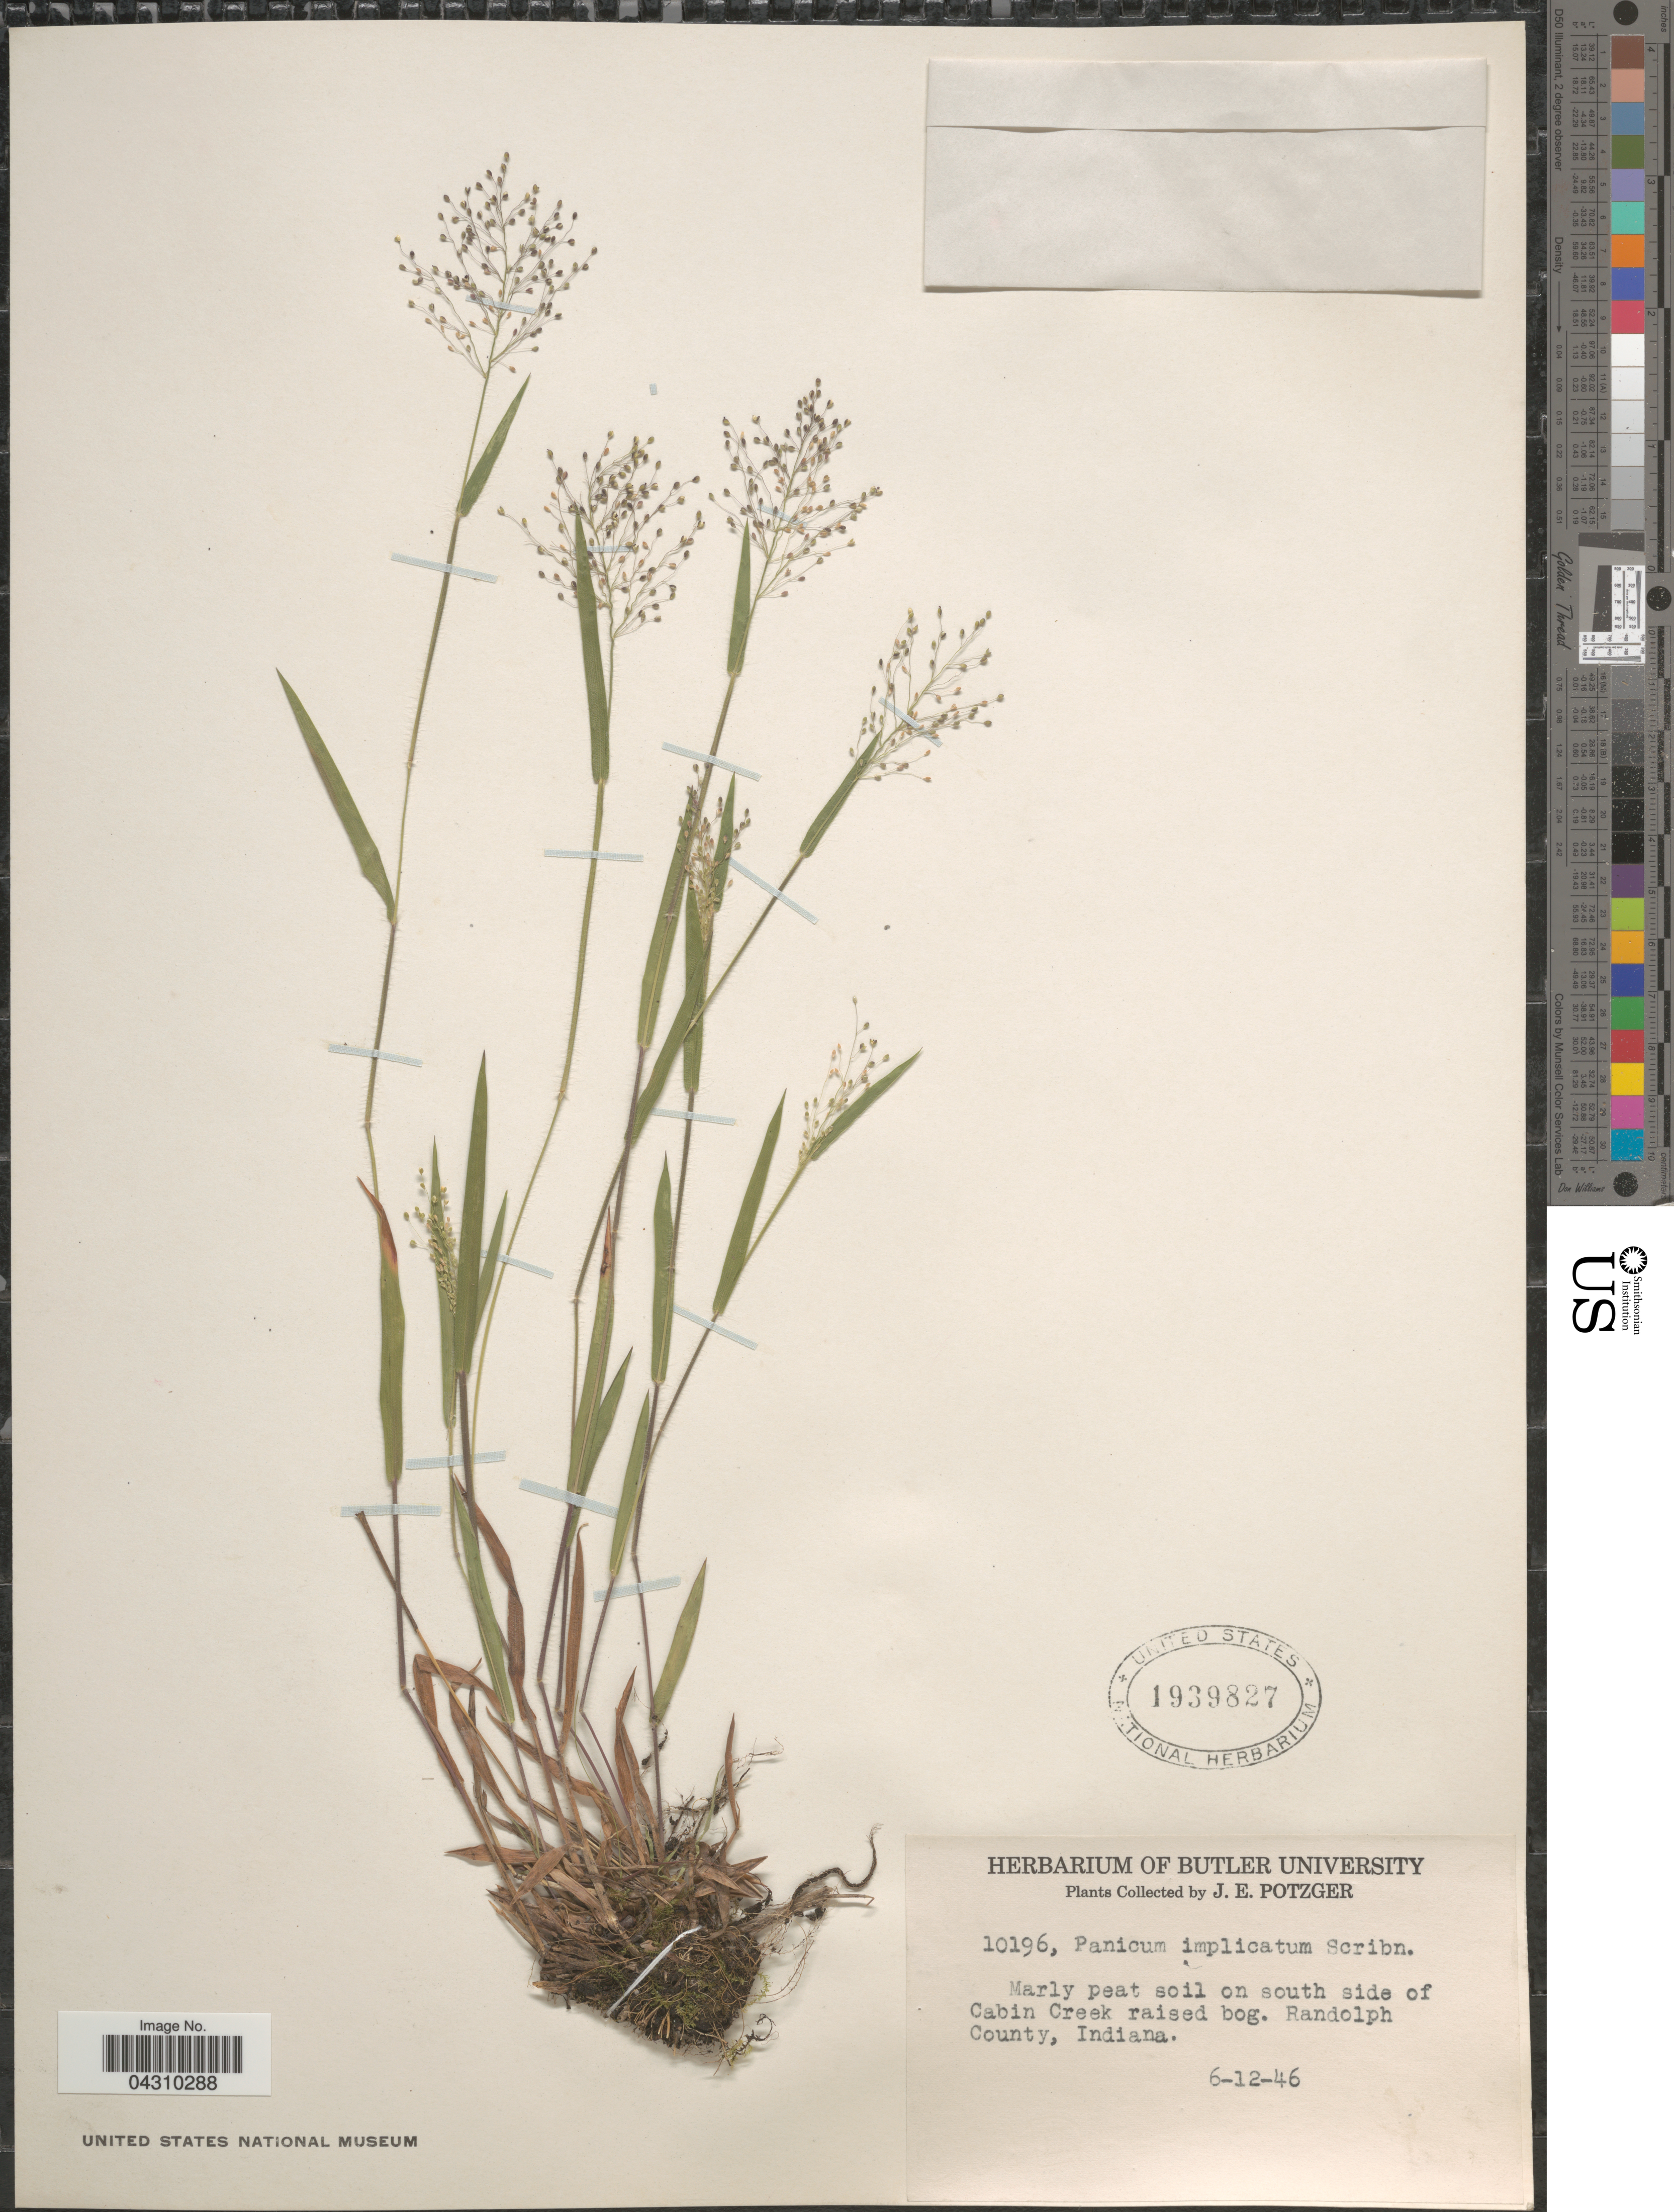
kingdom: Plantae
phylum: Tracheophyta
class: Liliopsida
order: Poales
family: Poaceae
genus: Dichanthelium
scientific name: Dichanthelium acuminatum var. acuminatum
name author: (Sw.) Gould & C.A. Clark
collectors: J. Potzger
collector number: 10196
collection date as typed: Transcribed d/m/y: 12/6/46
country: United States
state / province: Indiana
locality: Marly peat soil on south side of Cabin Creek raised bog. Randolph County.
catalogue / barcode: US 1939827